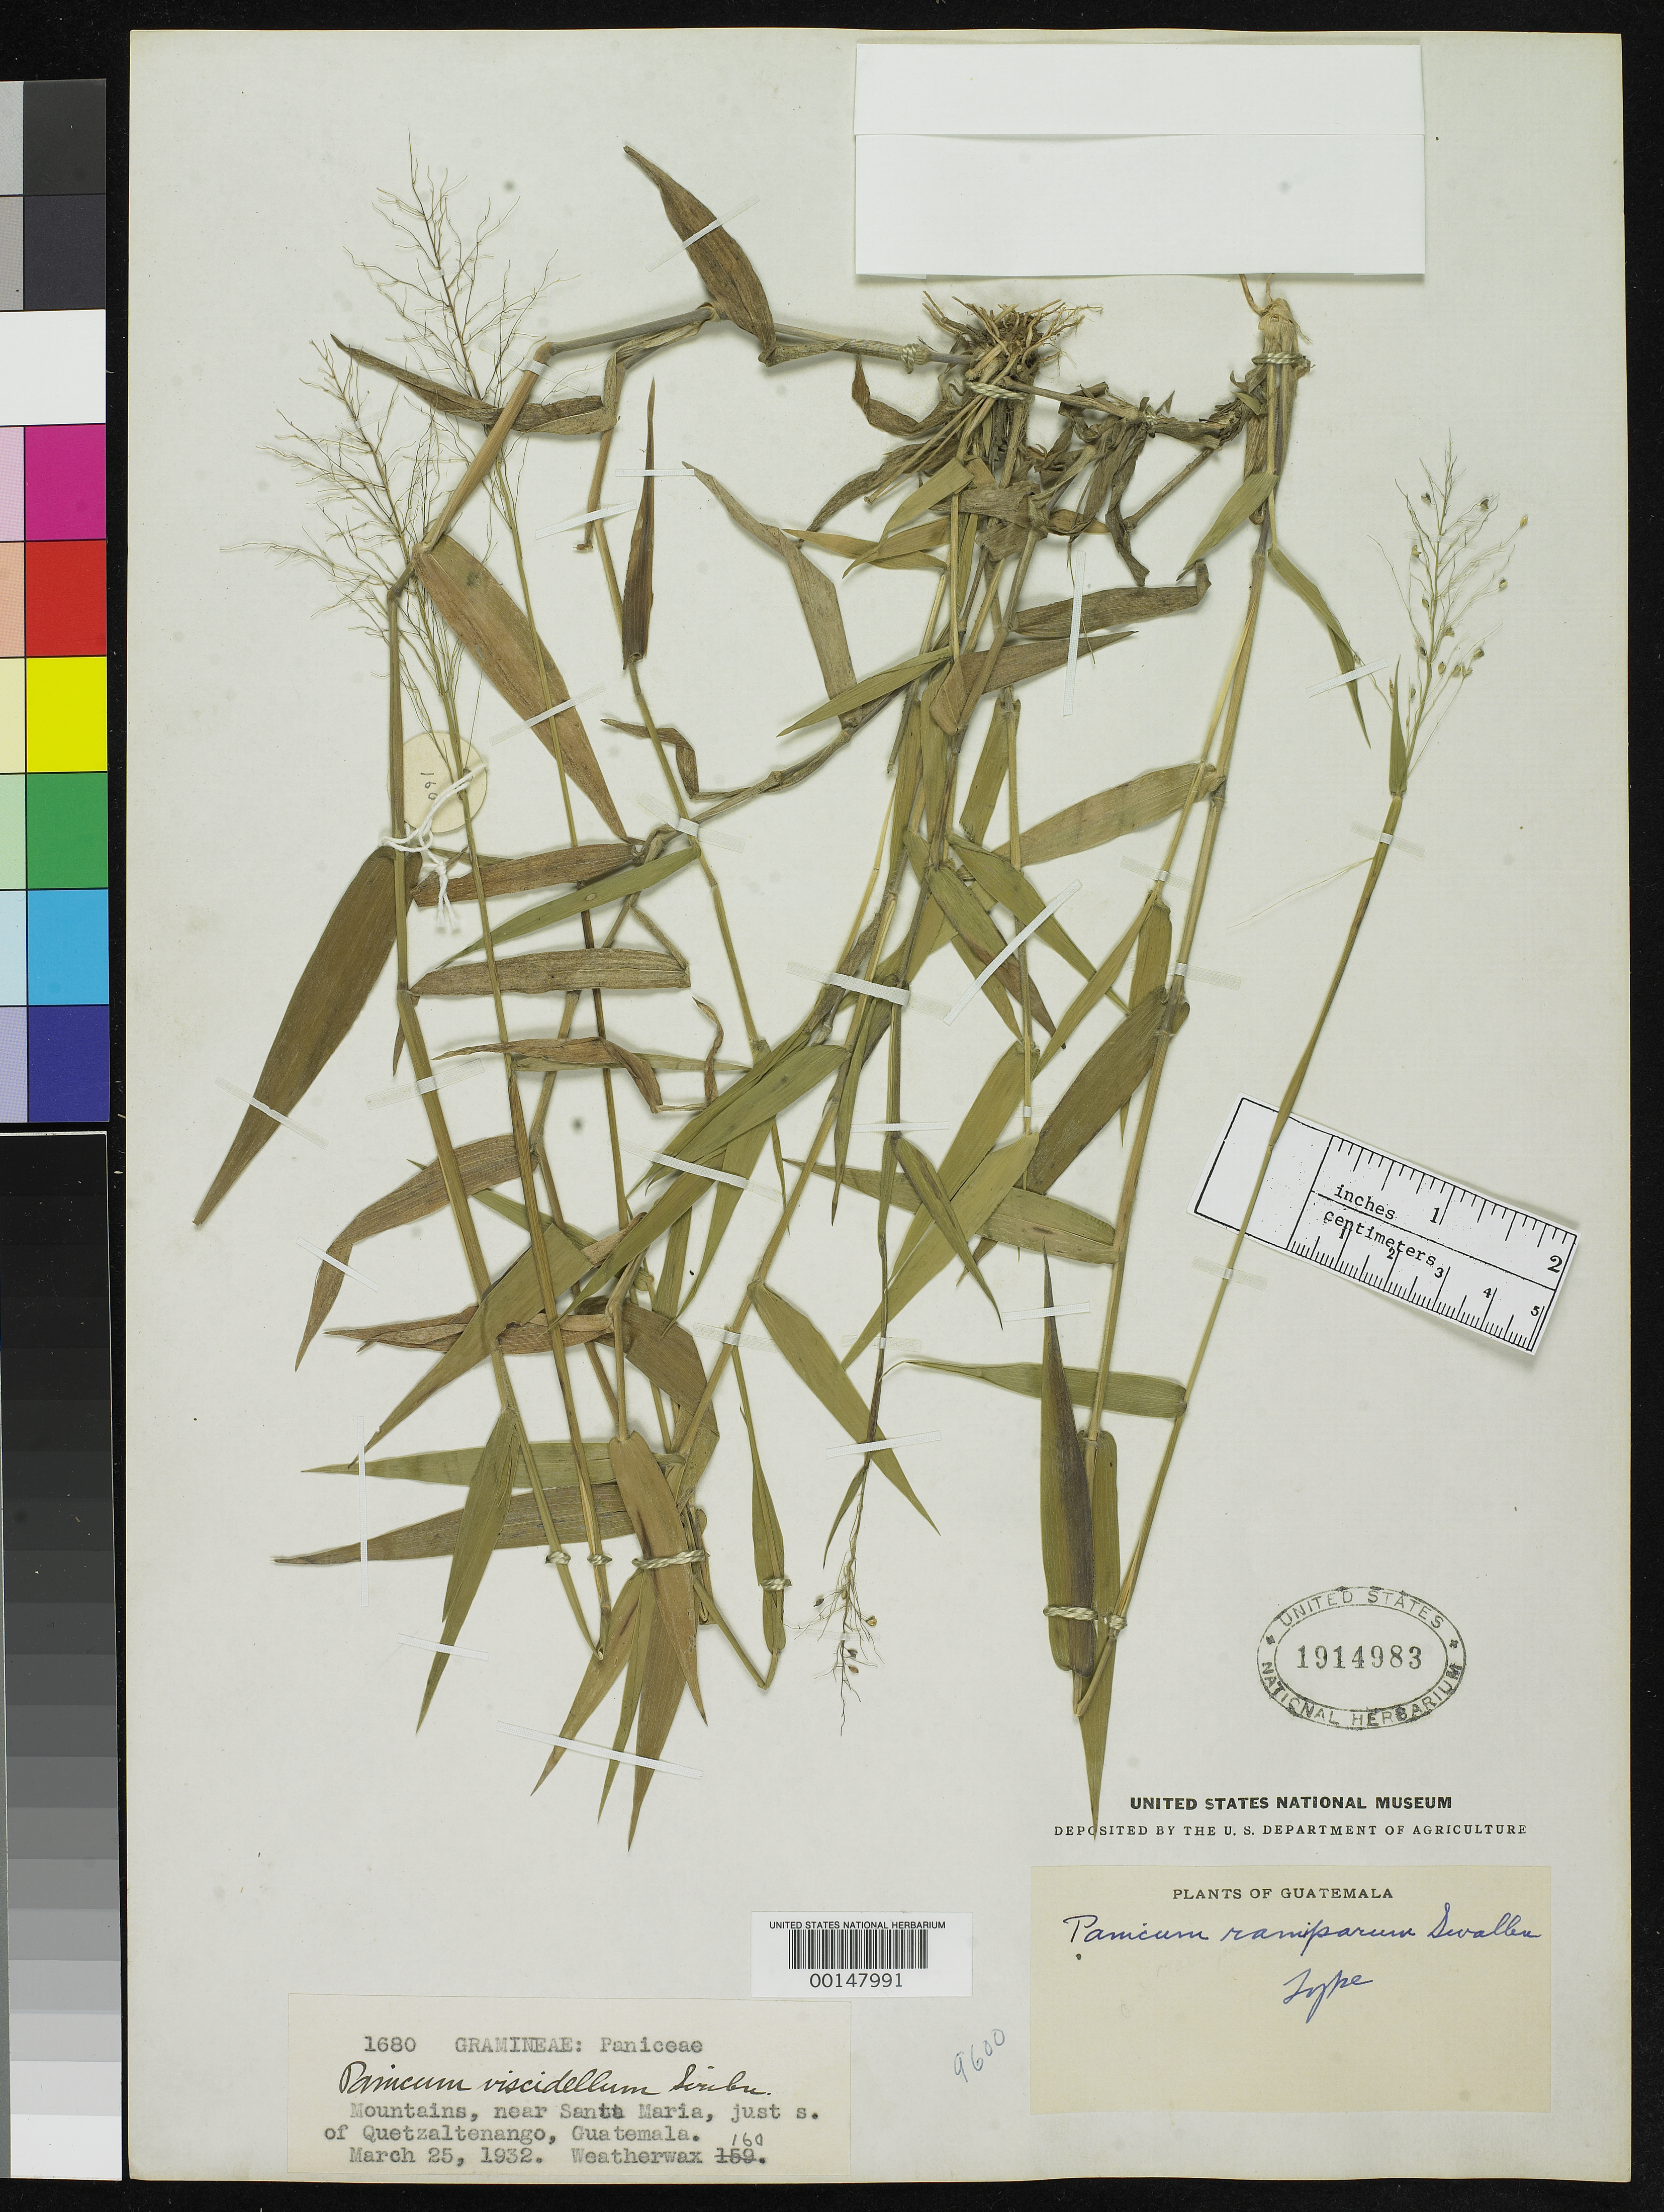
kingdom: Plantae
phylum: Tracheophyta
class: Liliopsida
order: Poales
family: Poaceae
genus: Panicum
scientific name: Panicum ramiparum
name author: Swallen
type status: Holotype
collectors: P. Weatherwax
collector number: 160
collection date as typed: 25 Mar 1932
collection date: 1932-03-25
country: Guatemala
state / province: Quetzaltenango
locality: Mountains near Santa Maria S of Quetzaltenango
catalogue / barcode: US 1914983